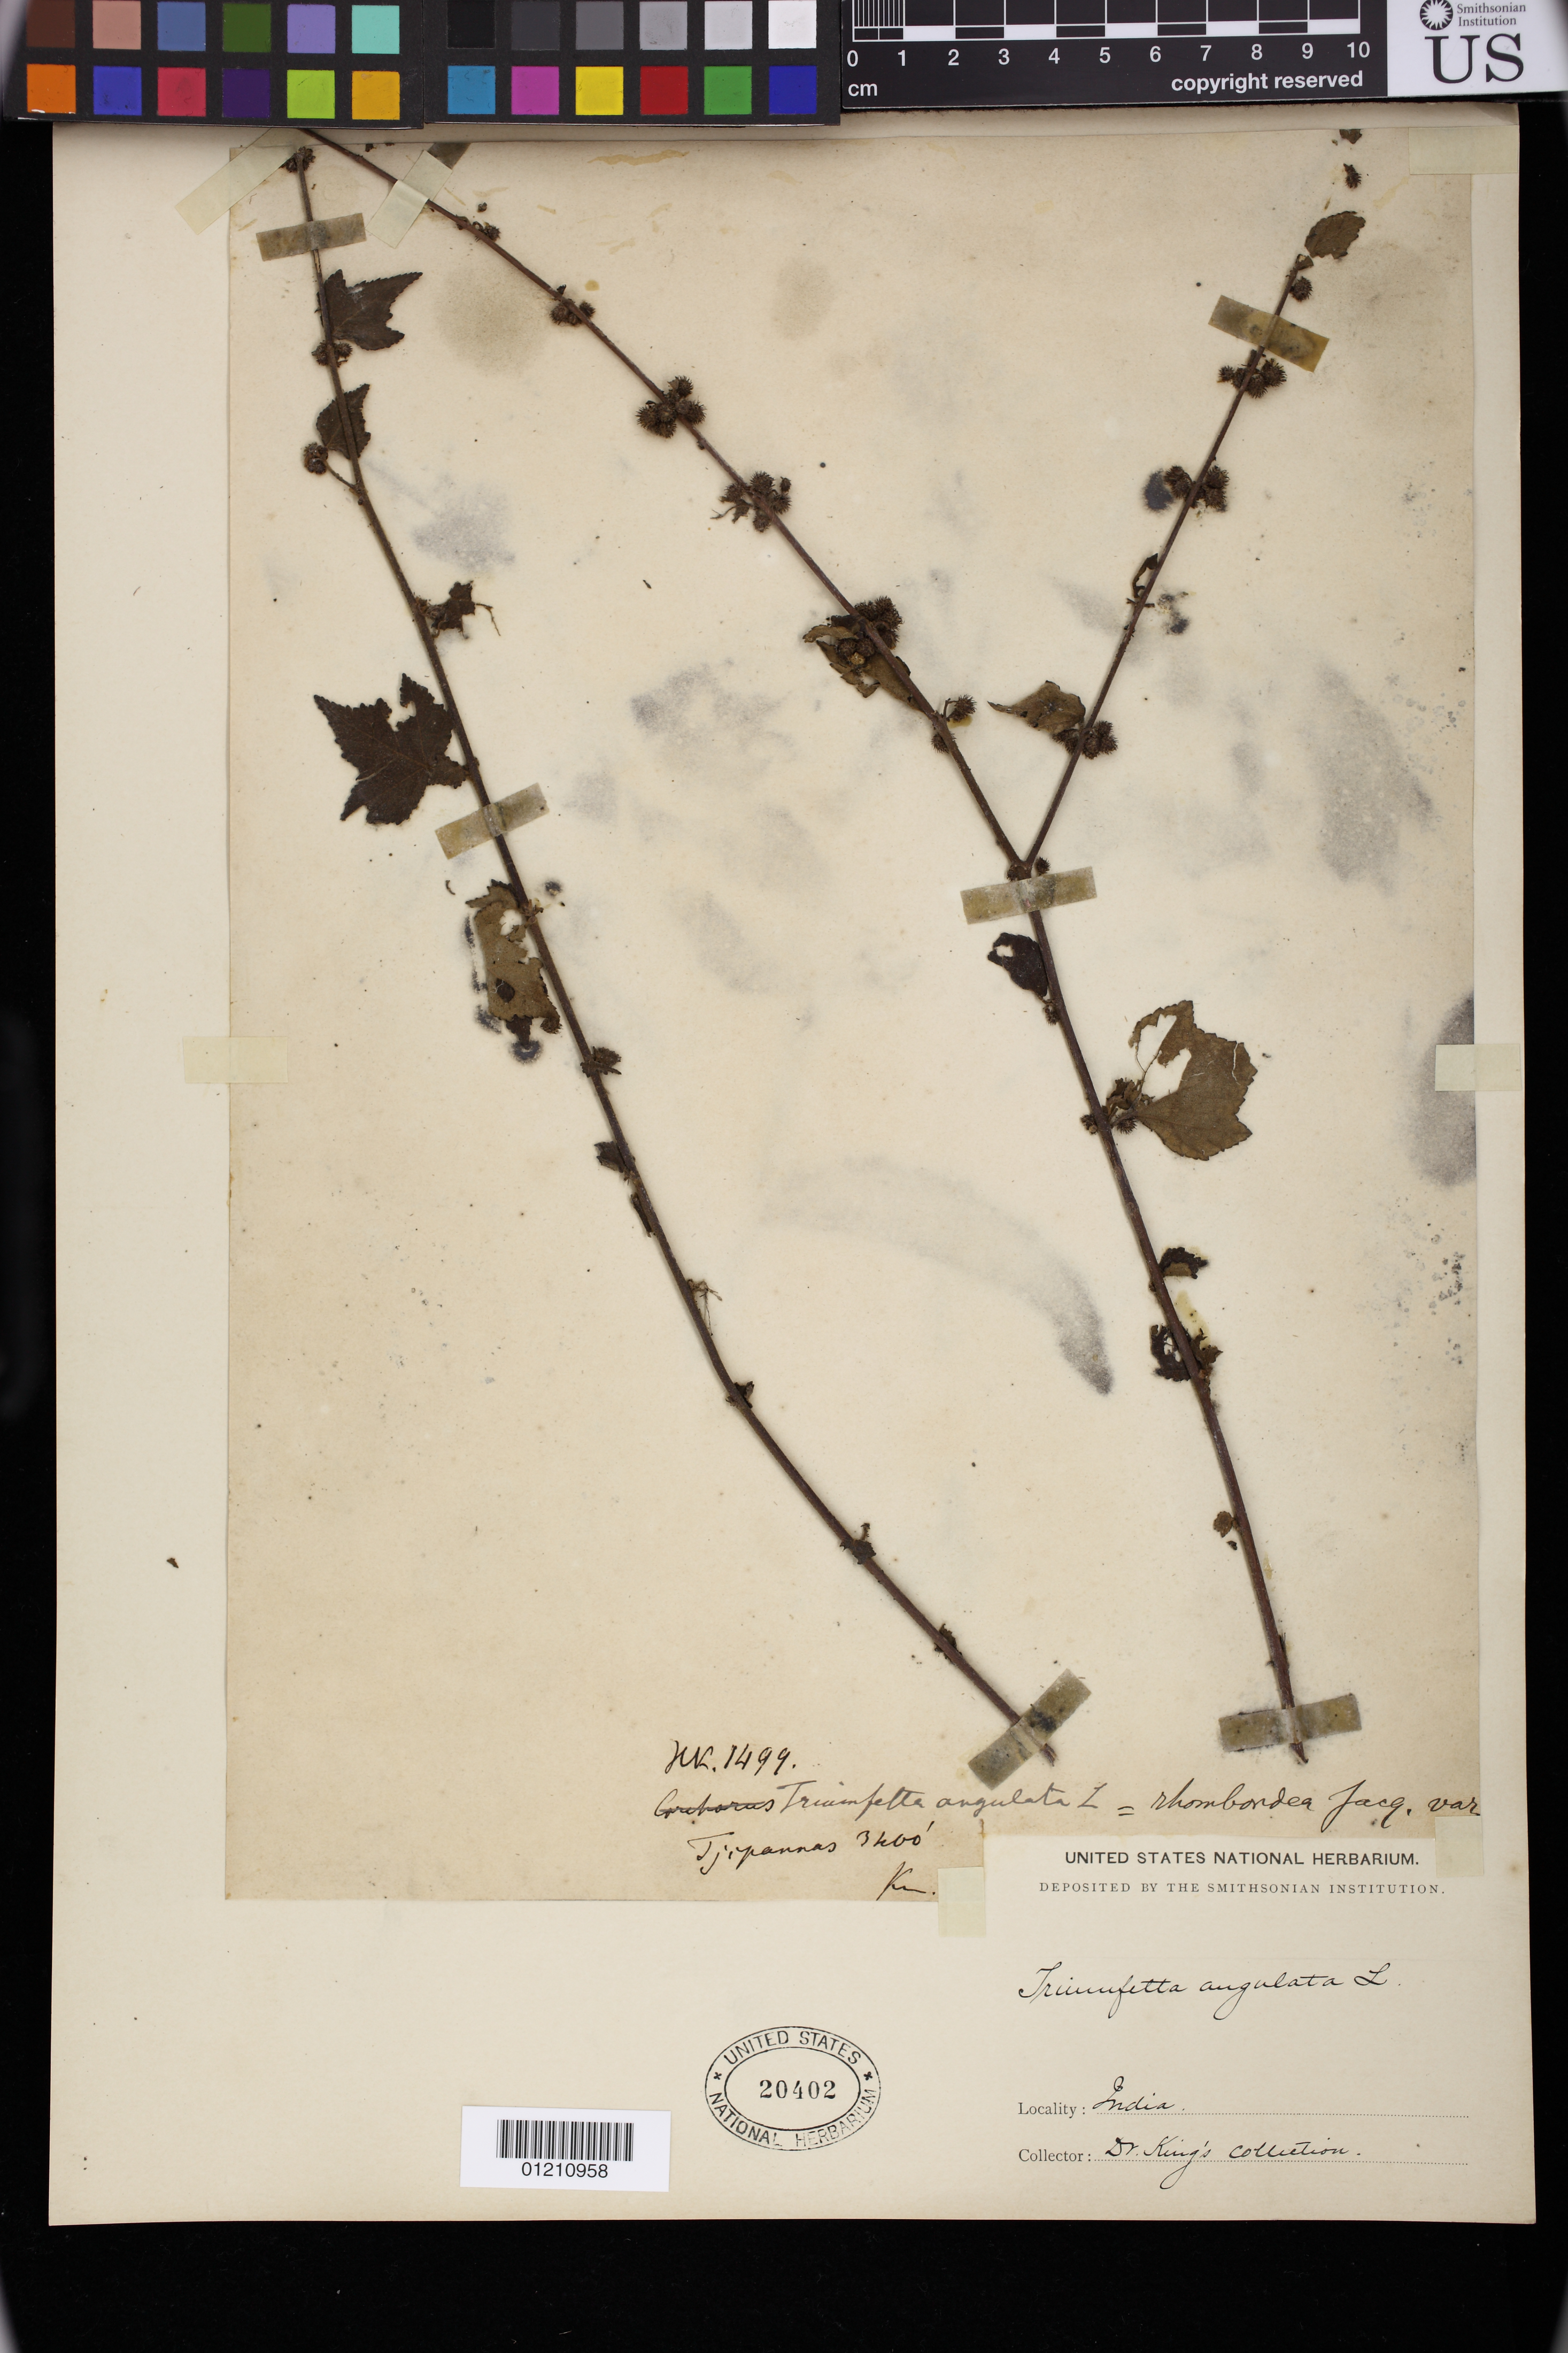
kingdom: Plantae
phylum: Tracheophyta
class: Magnoliopsida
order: Malvales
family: Malvaceae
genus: Triumfetta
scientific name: Triumfetta rhomboidea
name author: Jacq.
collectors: N. King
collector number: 1499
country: Indonesia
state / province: Java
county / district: Jawa Barat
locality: Cipanas (Tjipannas, Tjipanas)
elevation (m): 1036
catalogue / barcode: US 20402